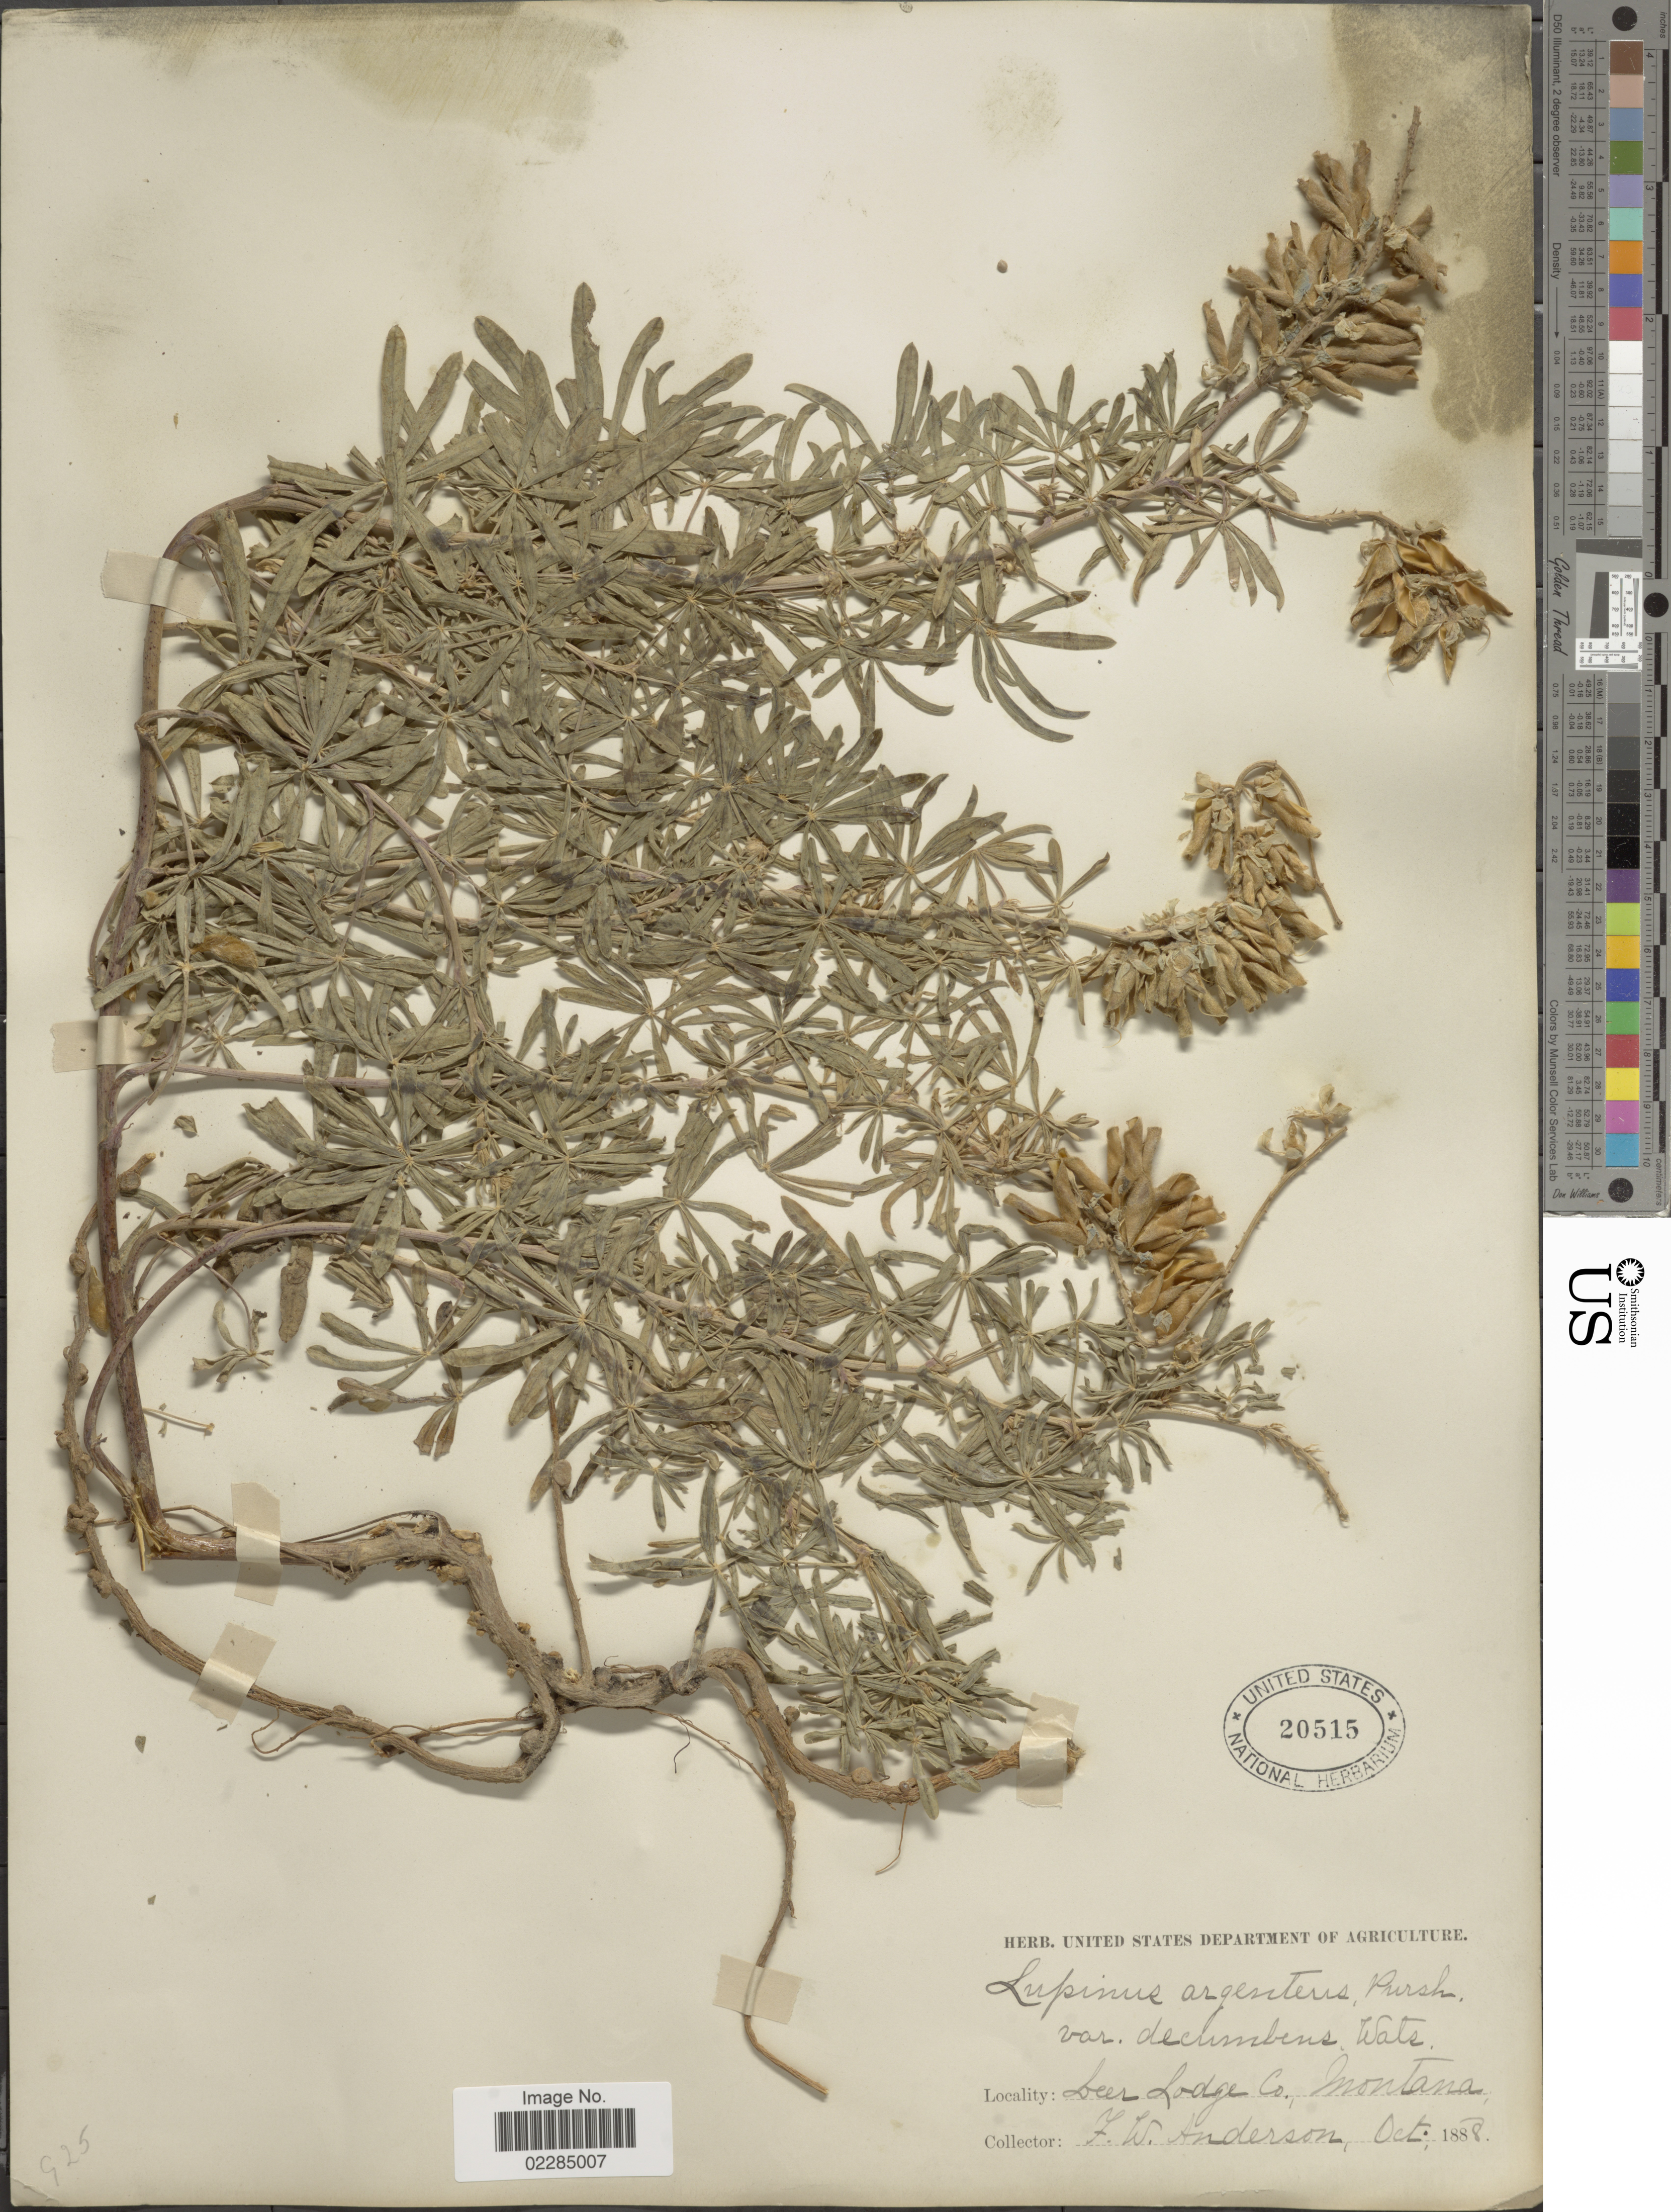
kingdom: Plantae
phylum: Tracheophyta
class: Magnoliopsida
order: Fabales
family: Fabaceae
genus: Lupinus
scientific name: Lupinus decumbens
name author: Torr.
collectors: F. W. Anderson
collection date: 1888-10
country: United States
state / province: Montana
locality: Deer Lodge Co.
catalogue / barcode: US 20515